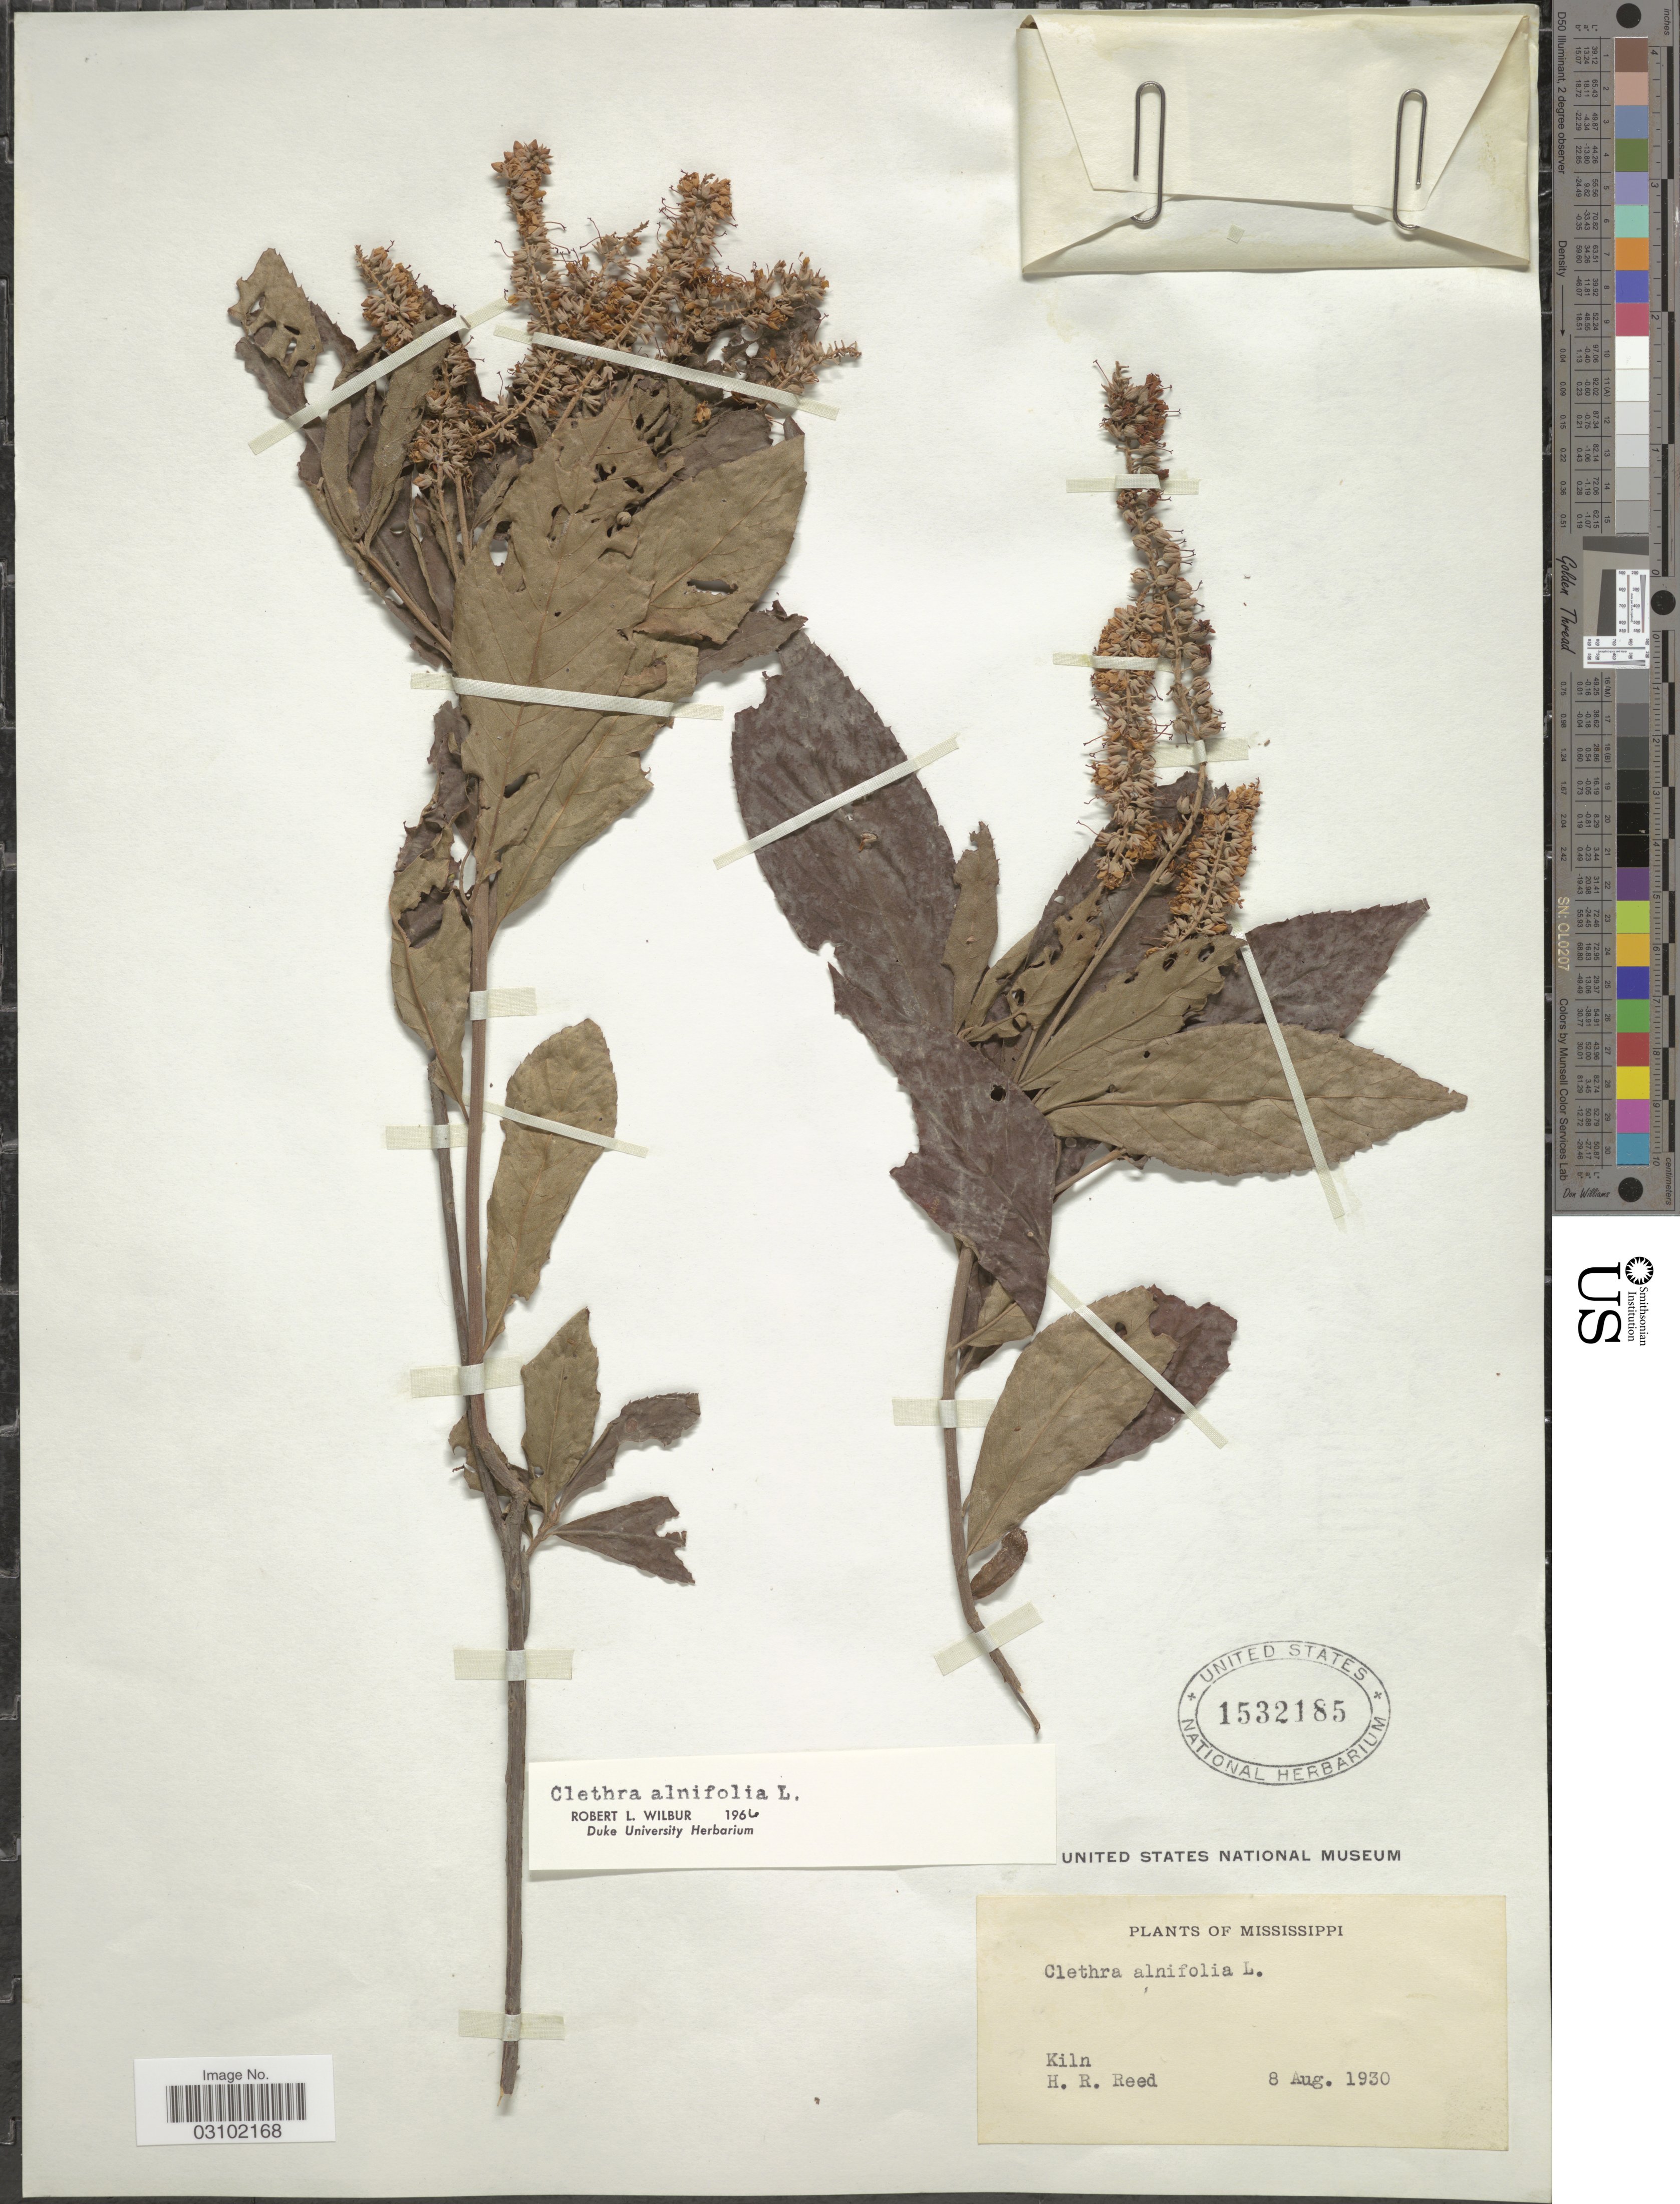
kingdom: Plantae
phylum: Tracheophyta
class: Magnoliopsida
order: Ericales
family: Clethraceae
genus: Clethra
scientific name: Clethra alnifolia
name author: L.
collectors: H. Reed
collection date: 1930-08-08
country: United States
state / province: Mississippi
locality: Kiln.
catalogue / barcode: US 1532185